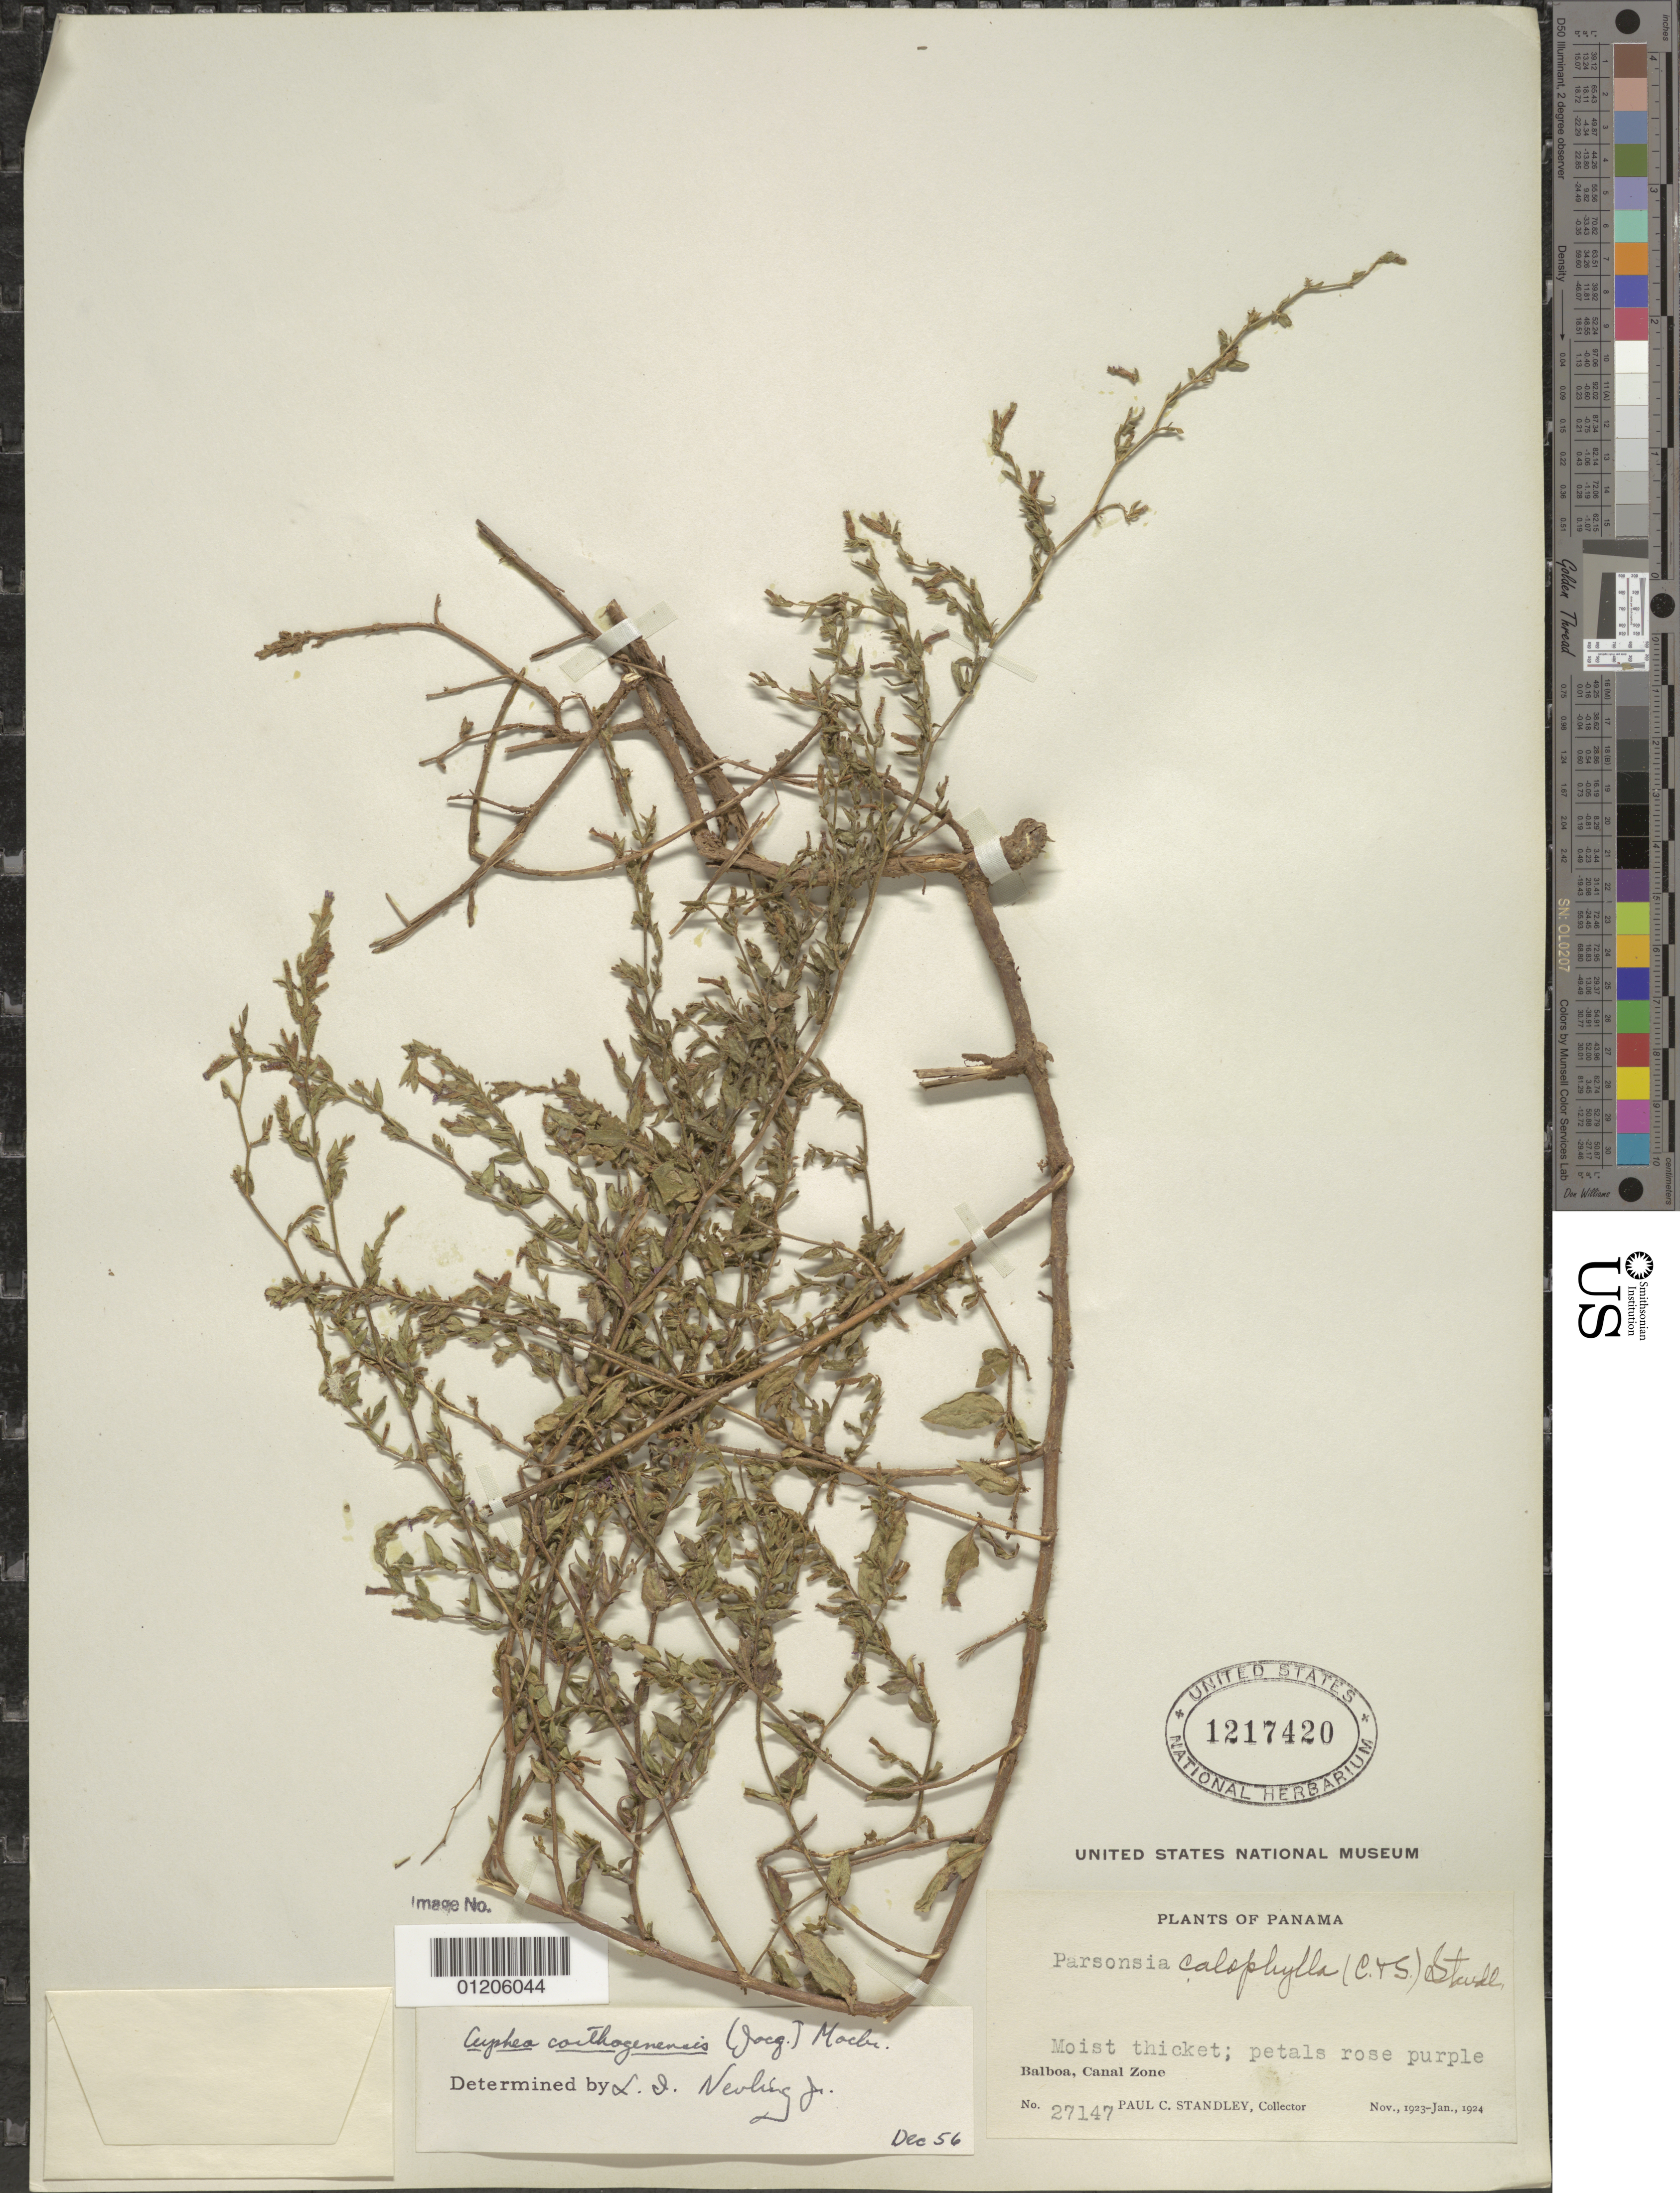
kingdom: Plantae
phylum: Tracheophyta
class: Magnoliopsida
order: Myrtales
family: Lythraceae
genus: Cuphea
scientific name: Cuphea carthagenensis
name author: (Jacq.) J.F. Macbr.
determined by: Nevling, L. I., Jr.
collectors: P. C. Standley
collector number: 27147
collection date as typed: Nov 1923 to -- Jan 1924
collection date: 1923-11/1924-01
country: Panama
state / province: Panamá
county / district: Canal Zone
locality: Balboa.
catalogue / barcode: US 1217420